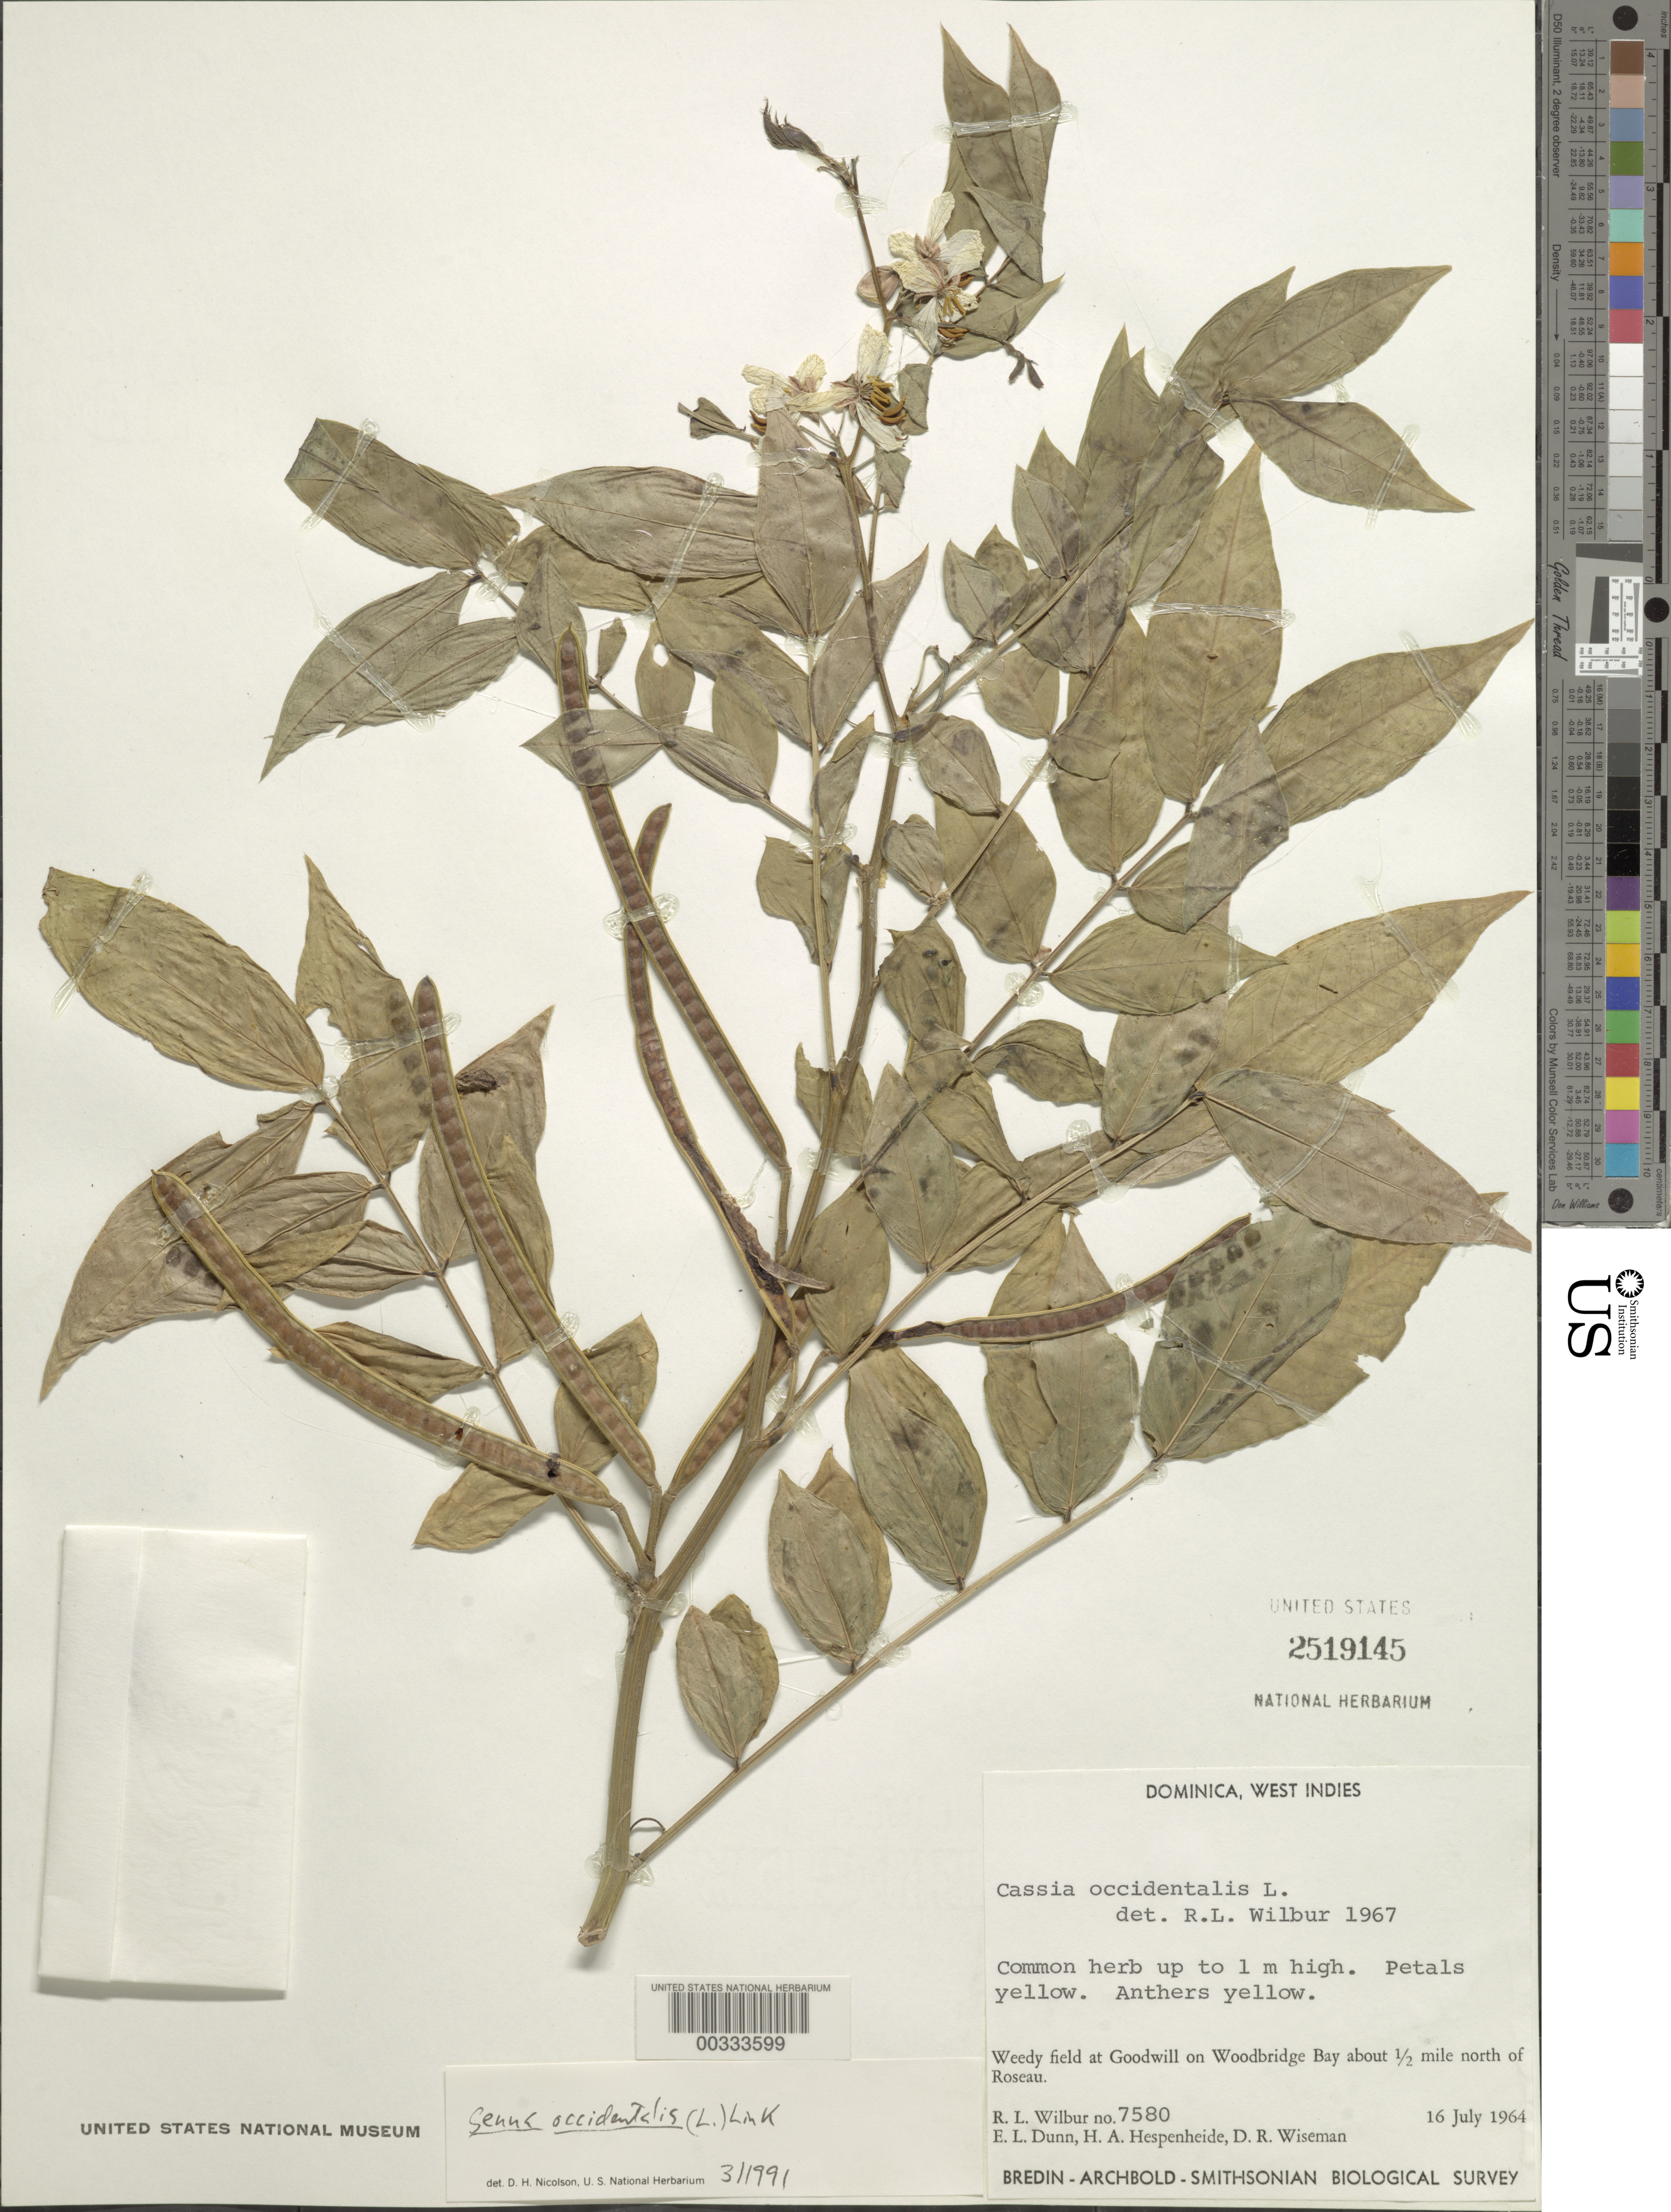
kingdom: Plantae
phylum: Tracheophyta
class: Magnoliopsida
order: Fabales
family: Fabaceae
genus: Senna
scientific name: Senna occidentalis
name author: (L.) Link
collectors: R. L. Wilbur, E. Dunn, H. A. Hespenheide & D. R. Wiseman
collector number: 7580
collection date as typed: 16 Jul 1964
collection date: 1964-07-16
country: Dominica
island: Dominica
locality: At goodwill on woodbridge bay about 0.5 mi n of roseau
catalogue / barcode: US 2519145